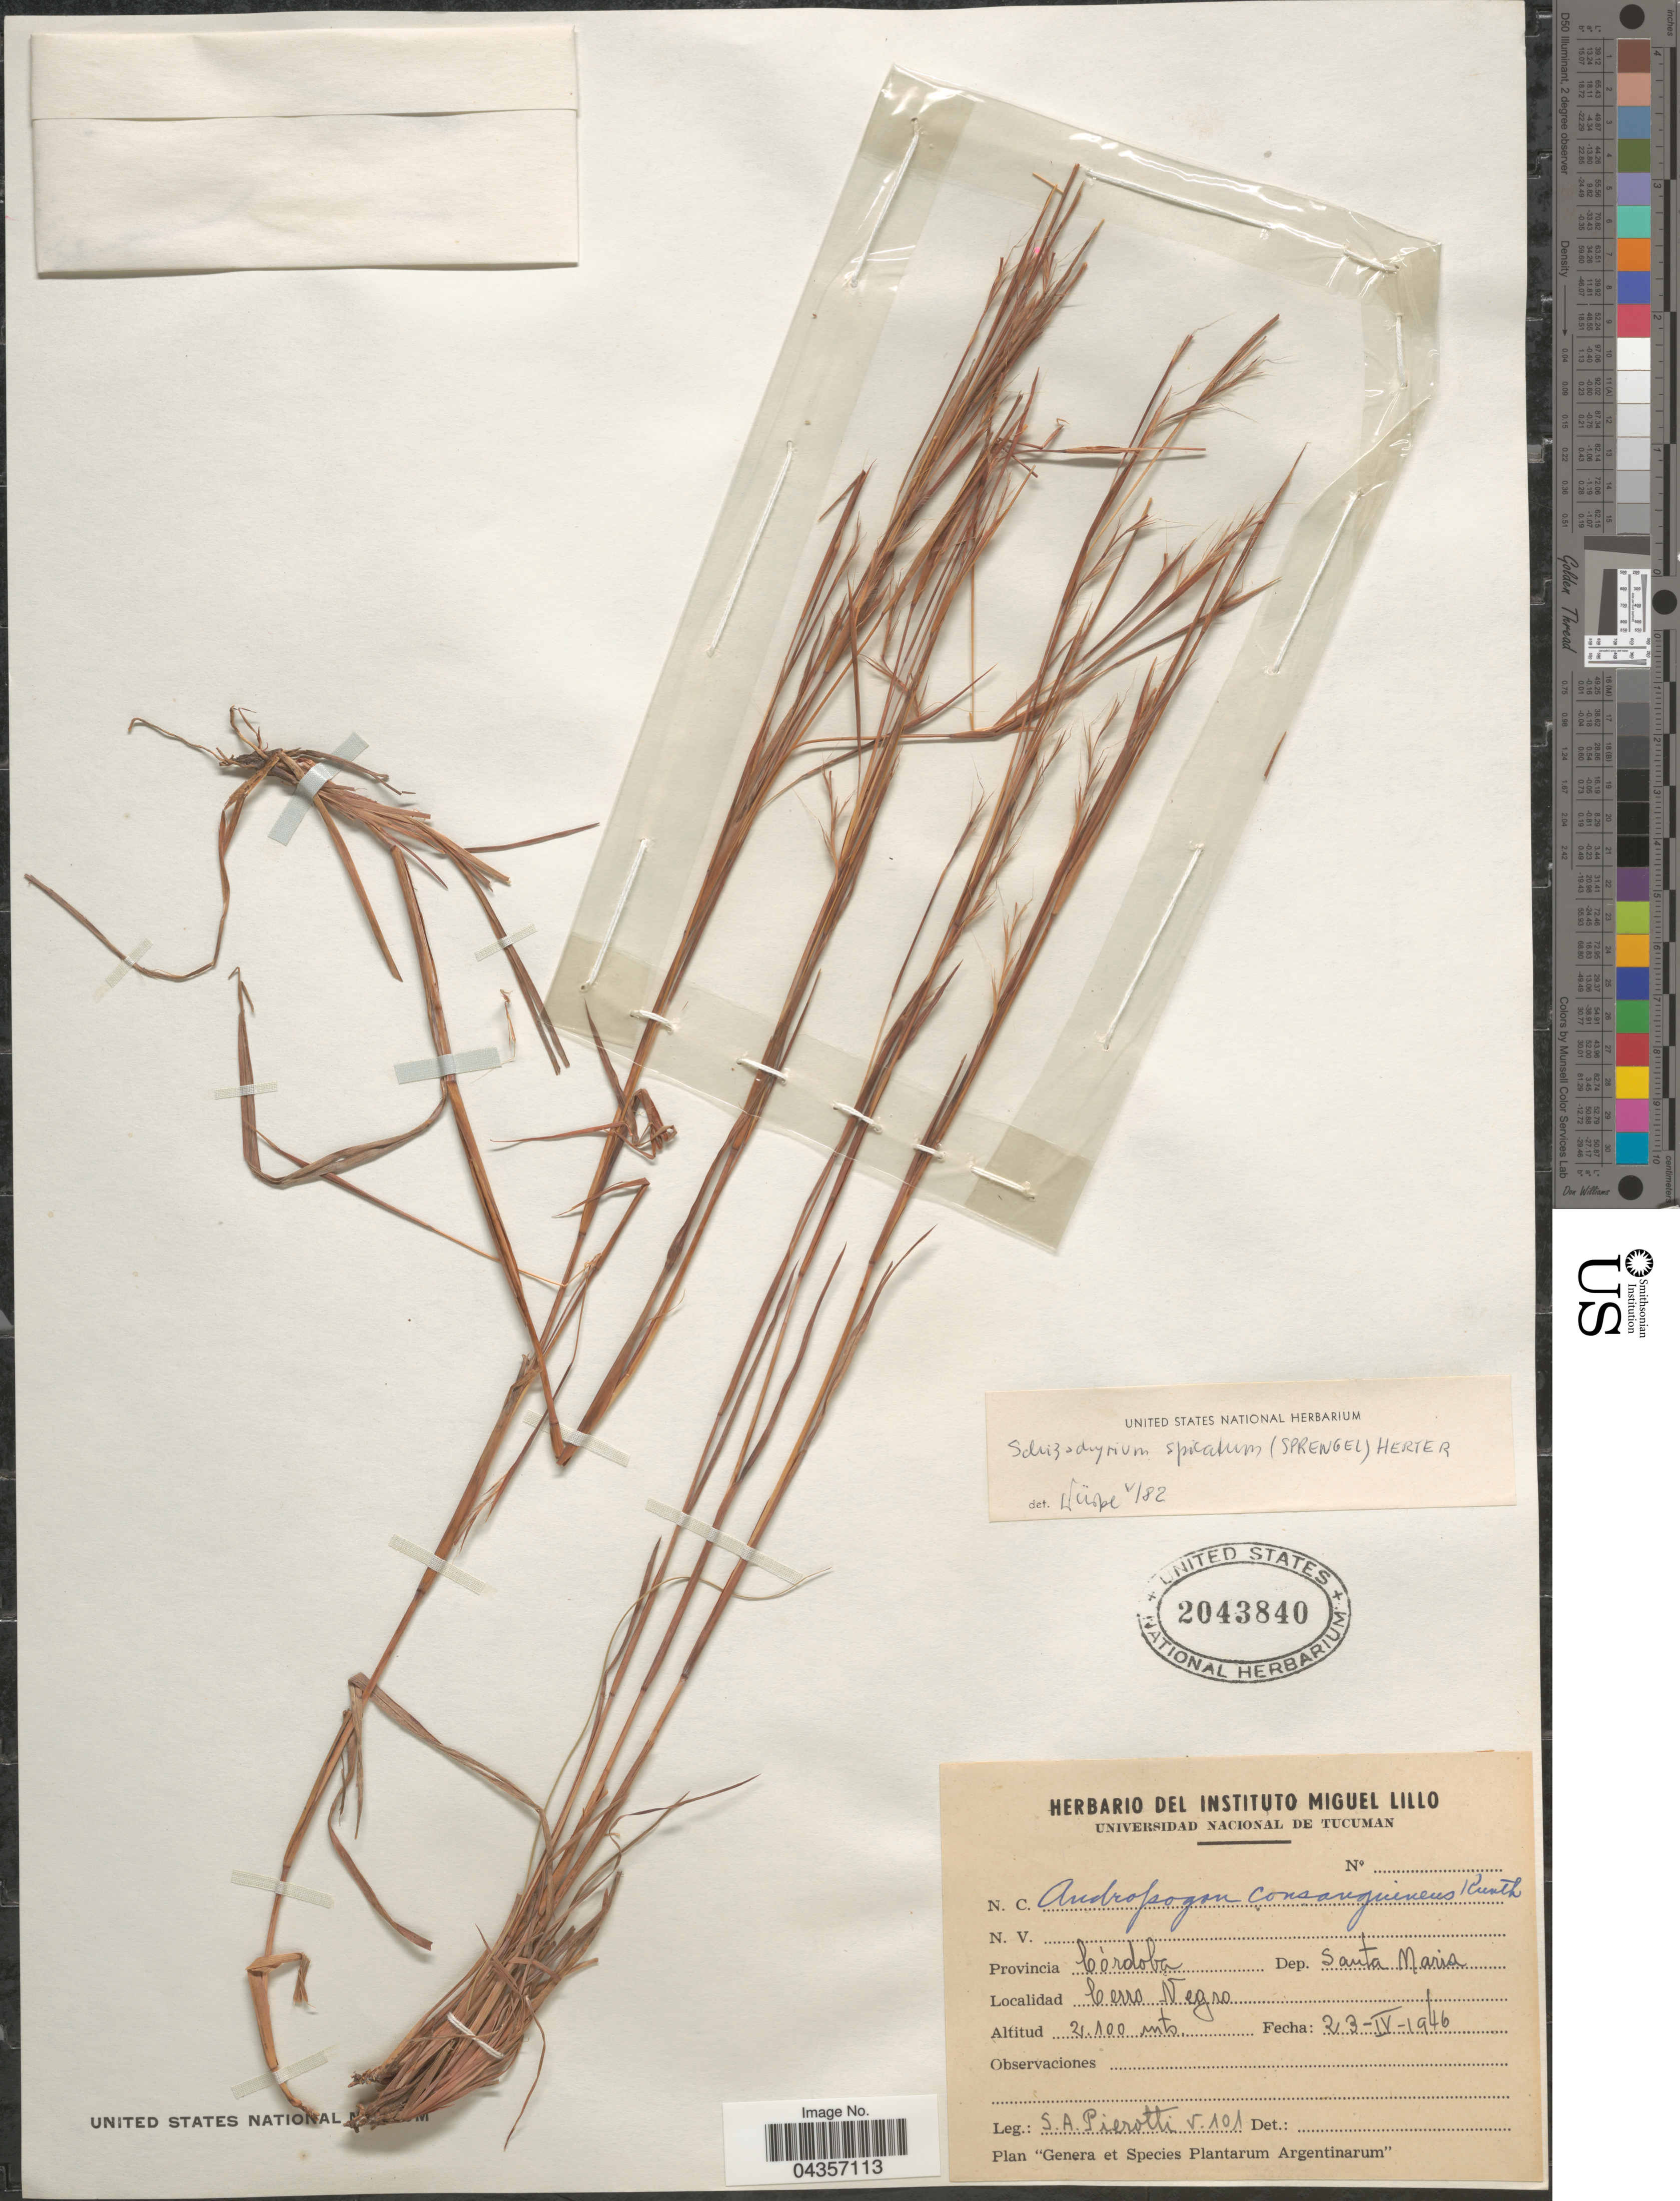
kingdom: Plantae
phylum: Tracheophyta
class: Liliopsida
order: Poales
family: Poaceae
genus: Schizachyrium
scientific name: Schizachyrium spicatum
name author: (Spreng.) Wipff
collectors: S. A. Pierotti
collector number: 101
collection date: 1946-04-23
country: Argentina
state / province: Cordoba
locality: Dep. Santa Maria. Cerro Negro.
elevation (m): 2100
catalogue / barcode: US 2043840